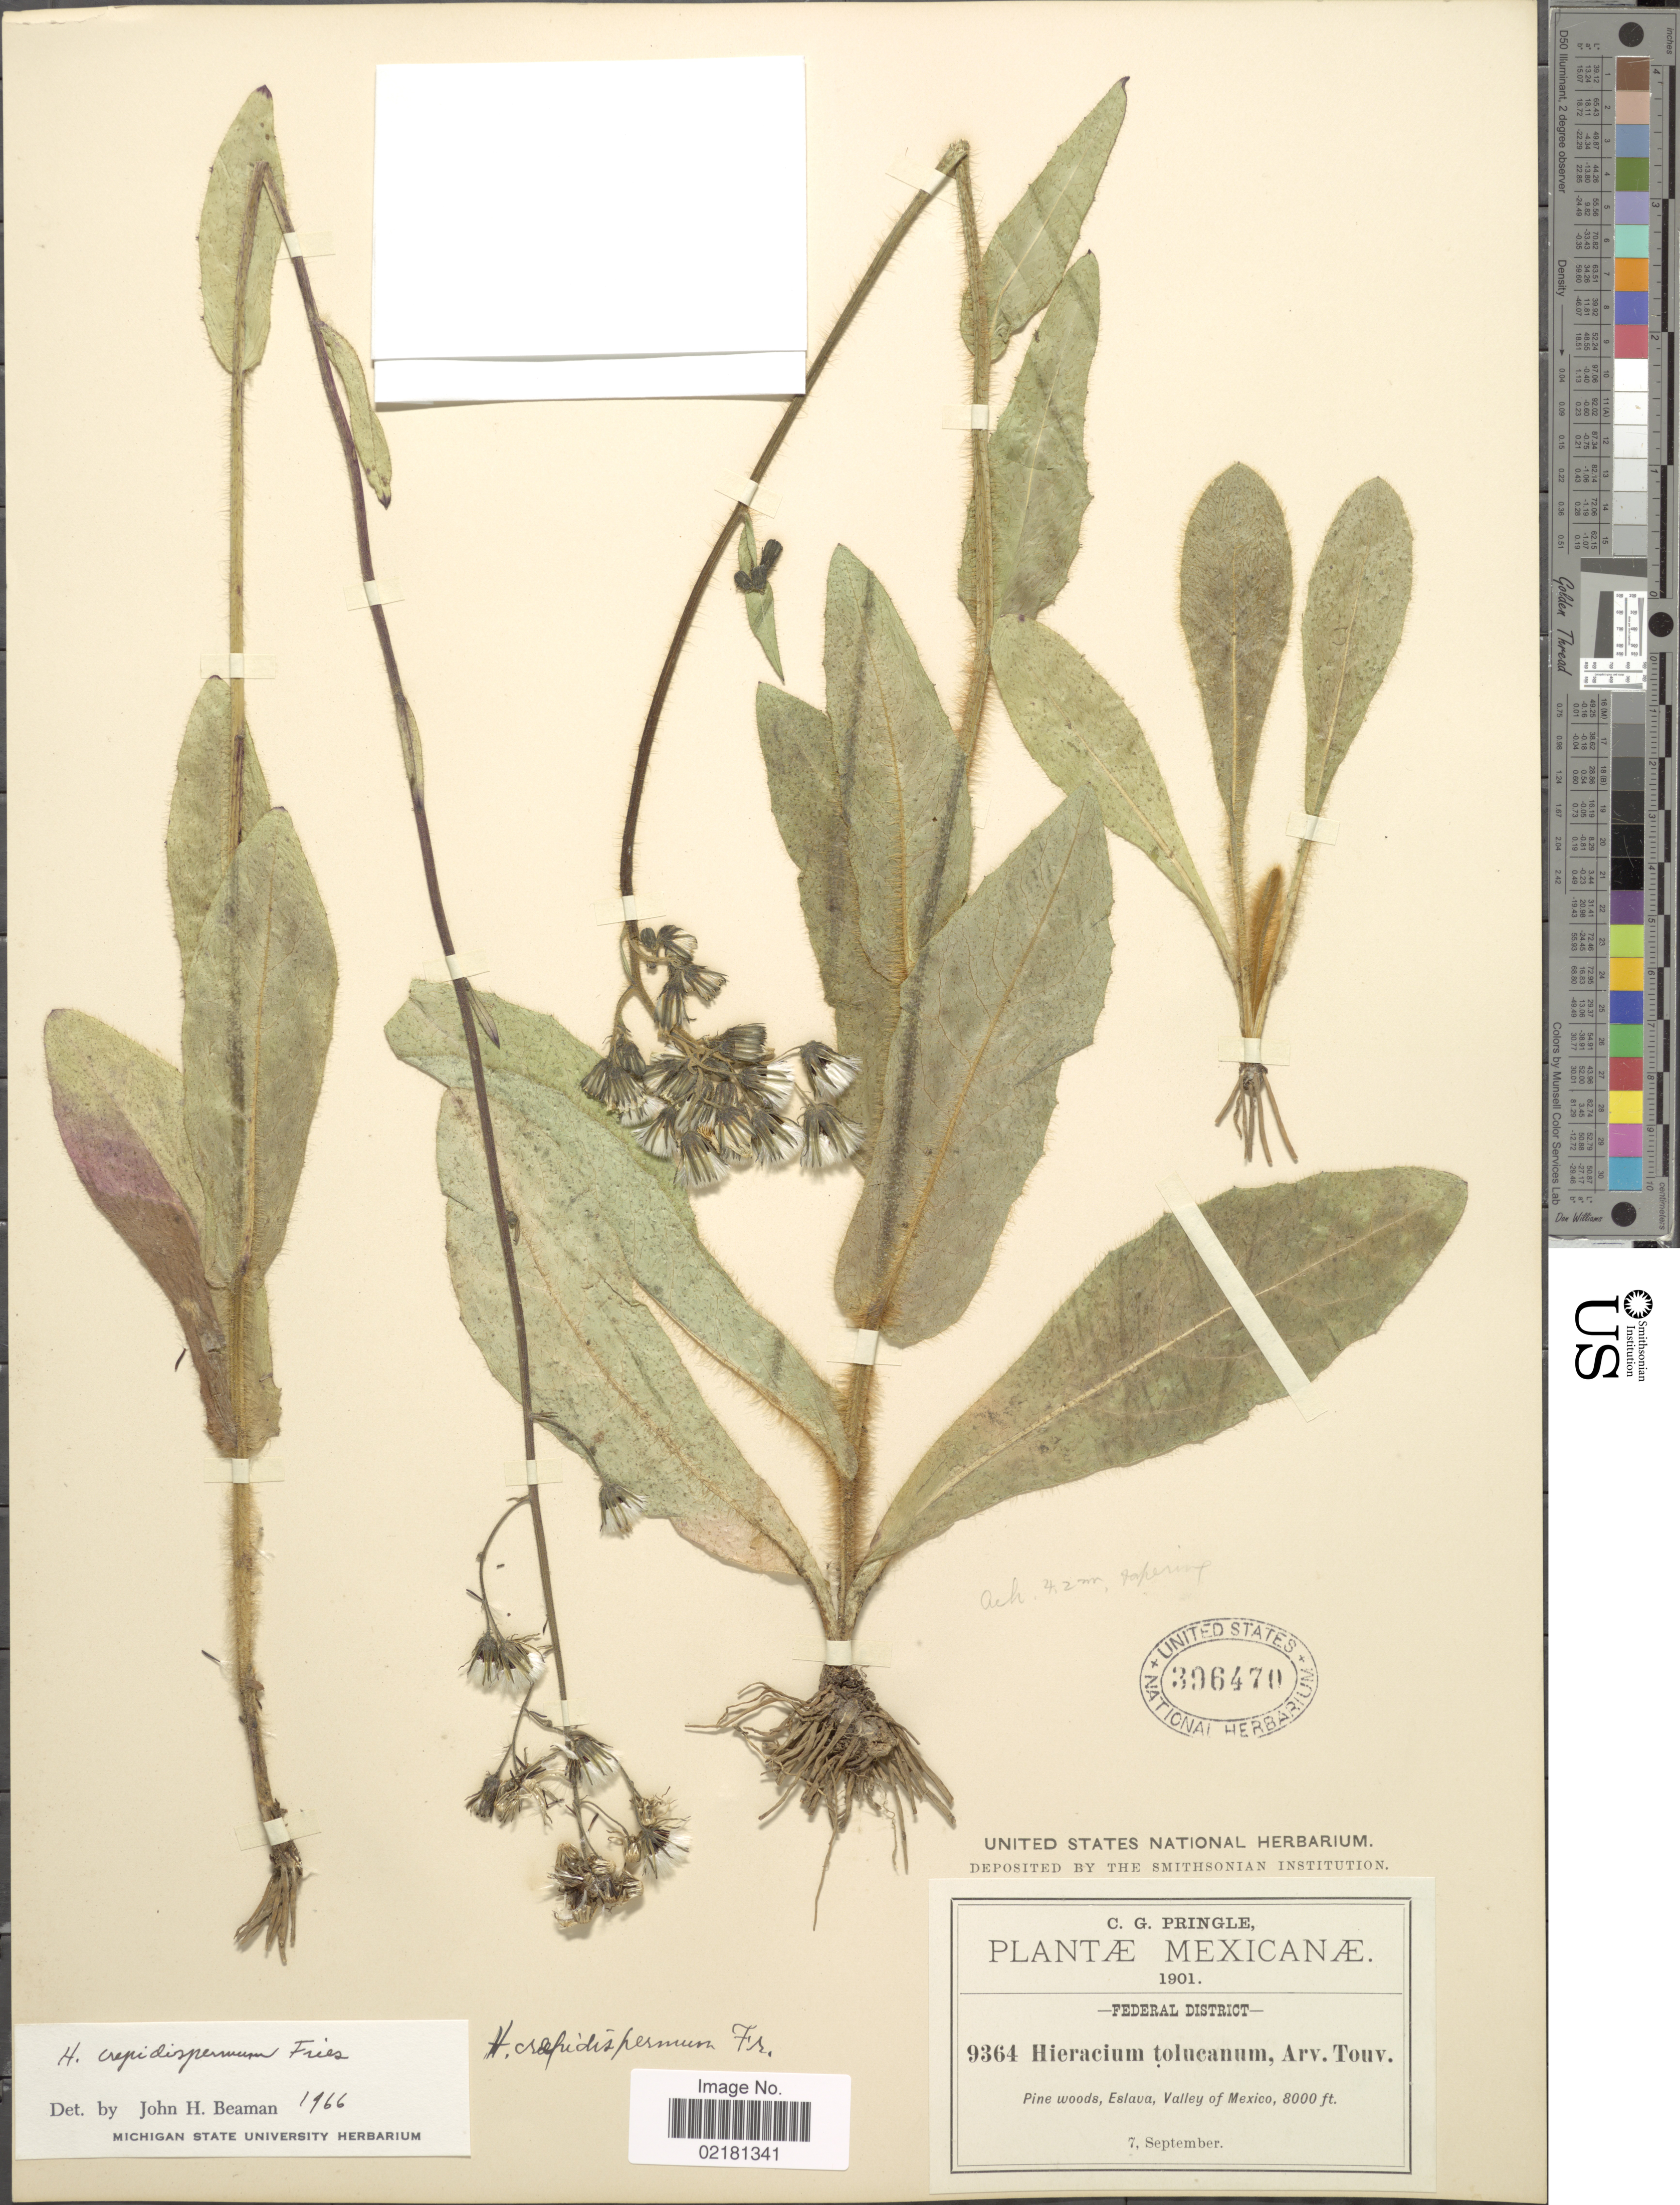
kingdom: Plantae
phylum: Tracheophyta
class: Magnoliopsida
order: Asterales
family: Asteraceae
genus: Hieracium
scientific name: Hieracium crepidispermum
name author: Fr.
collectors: C. G. Pringle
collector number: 9364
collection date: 1901-09-07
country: Mexico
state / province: Distrito Federal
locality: Pine woods, Eslava, Valley of Mexico.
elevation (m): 2438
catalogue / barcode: US 396470